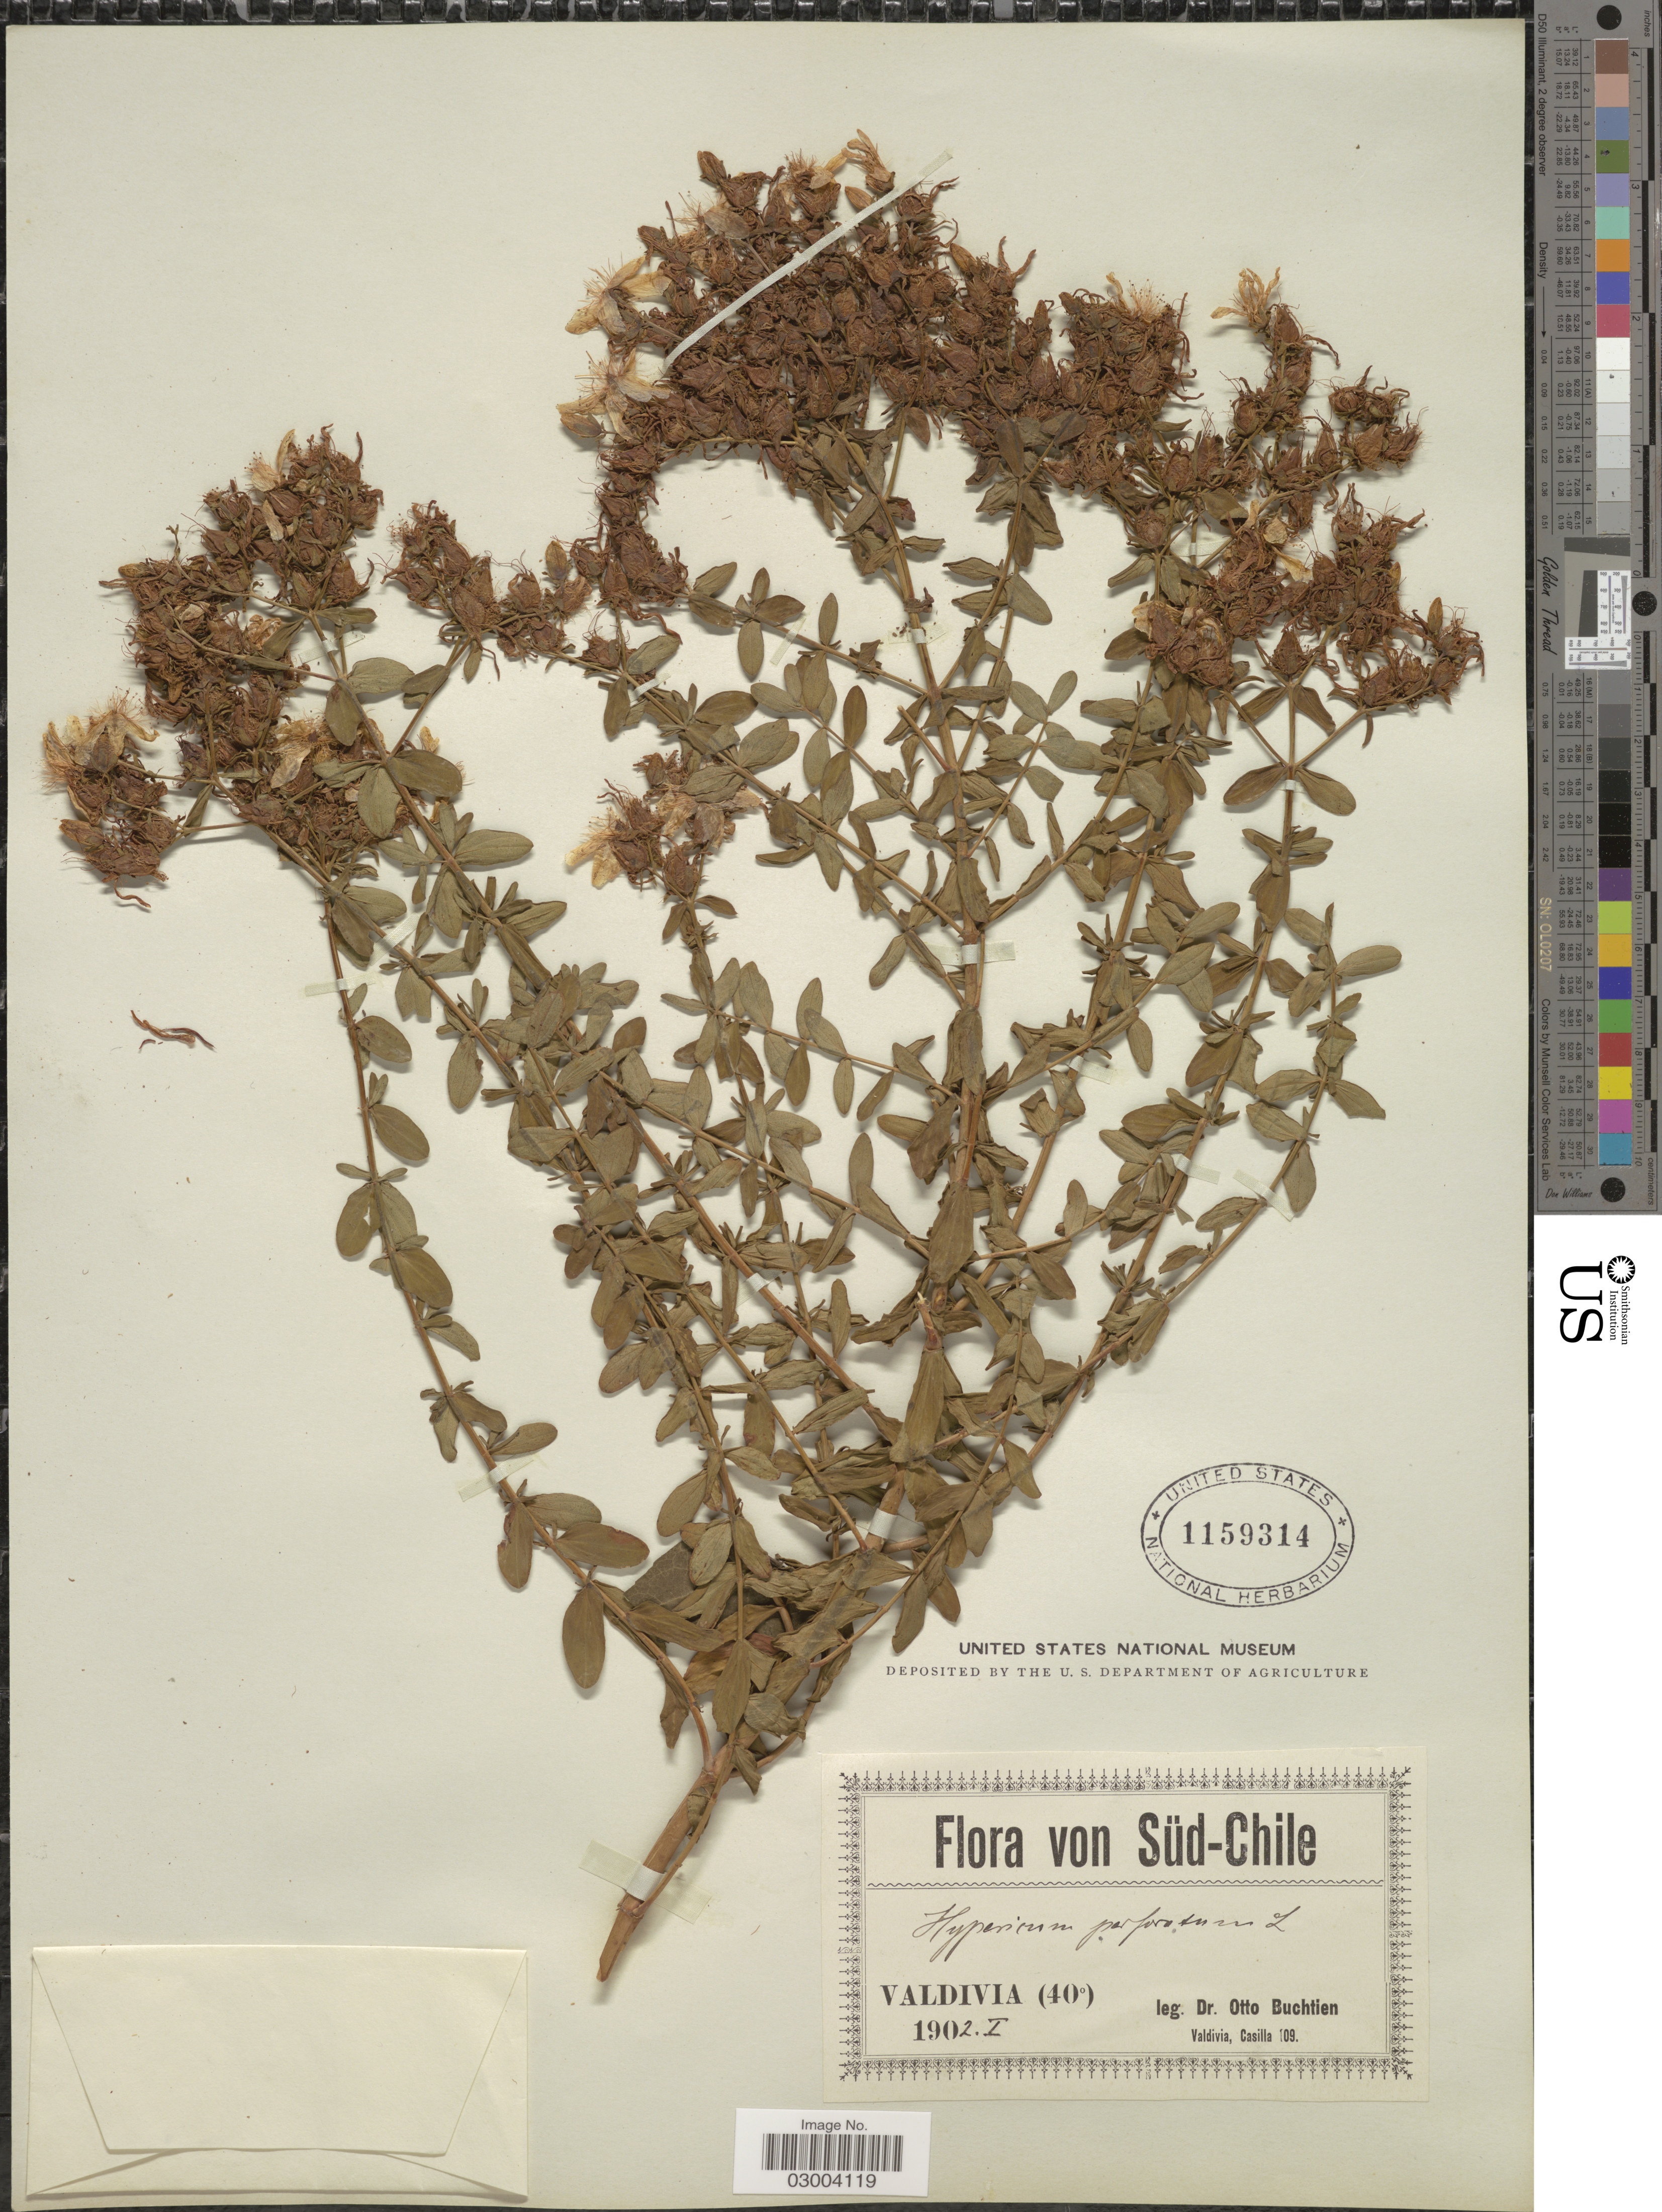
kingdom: Plantae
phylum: Tracheophyta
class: Magnoliopsida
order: Malpighiales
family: Hypericaceae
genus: Hypericum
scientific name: Hypericum perforatum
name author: L.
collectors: O. Buchtien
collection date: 1902-01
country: Chile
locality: Süd-Chile, Valdivia.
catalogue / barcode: US 1159314